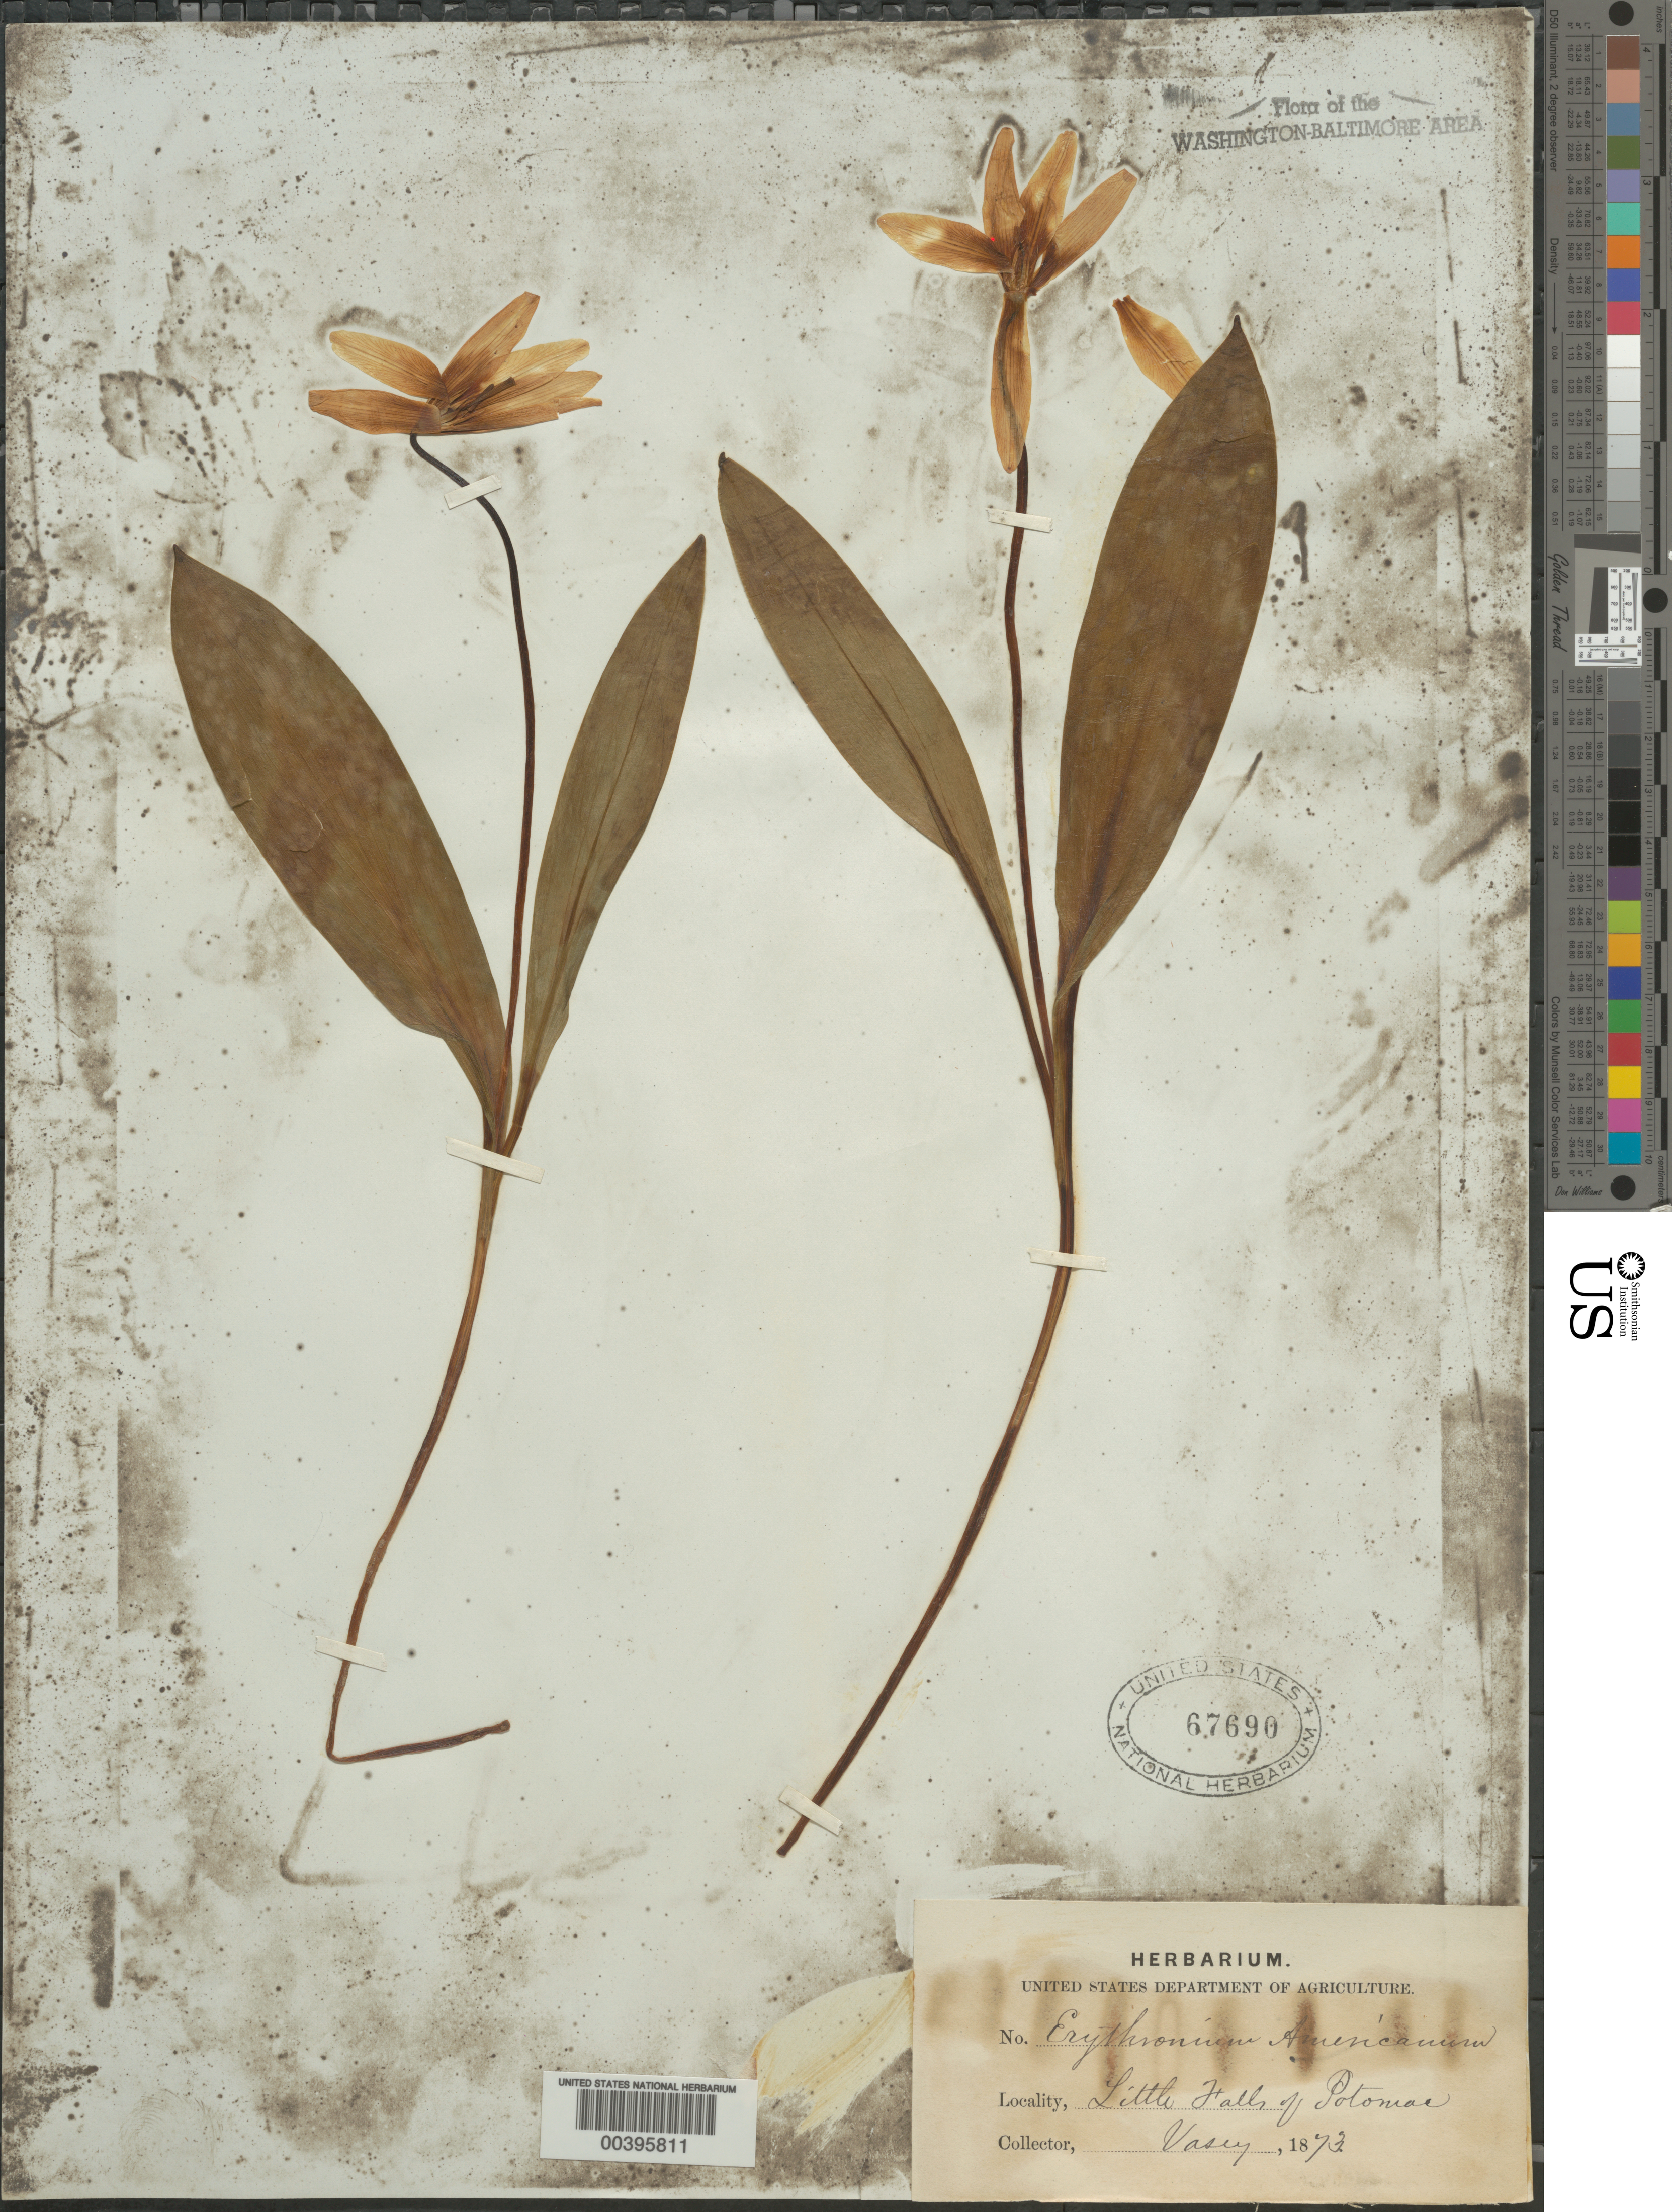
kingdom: Plantae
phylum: Tracheophyta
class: Liliopsida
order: Liliales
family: Liliaceae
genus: Erythronium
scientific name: Erythronium americanum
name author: Ker Gawl.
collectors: G. Vasey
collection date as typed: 1873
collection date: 1873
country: United States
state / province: Maryland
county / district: Montgomery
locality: Little Falls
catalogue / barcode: US 67690